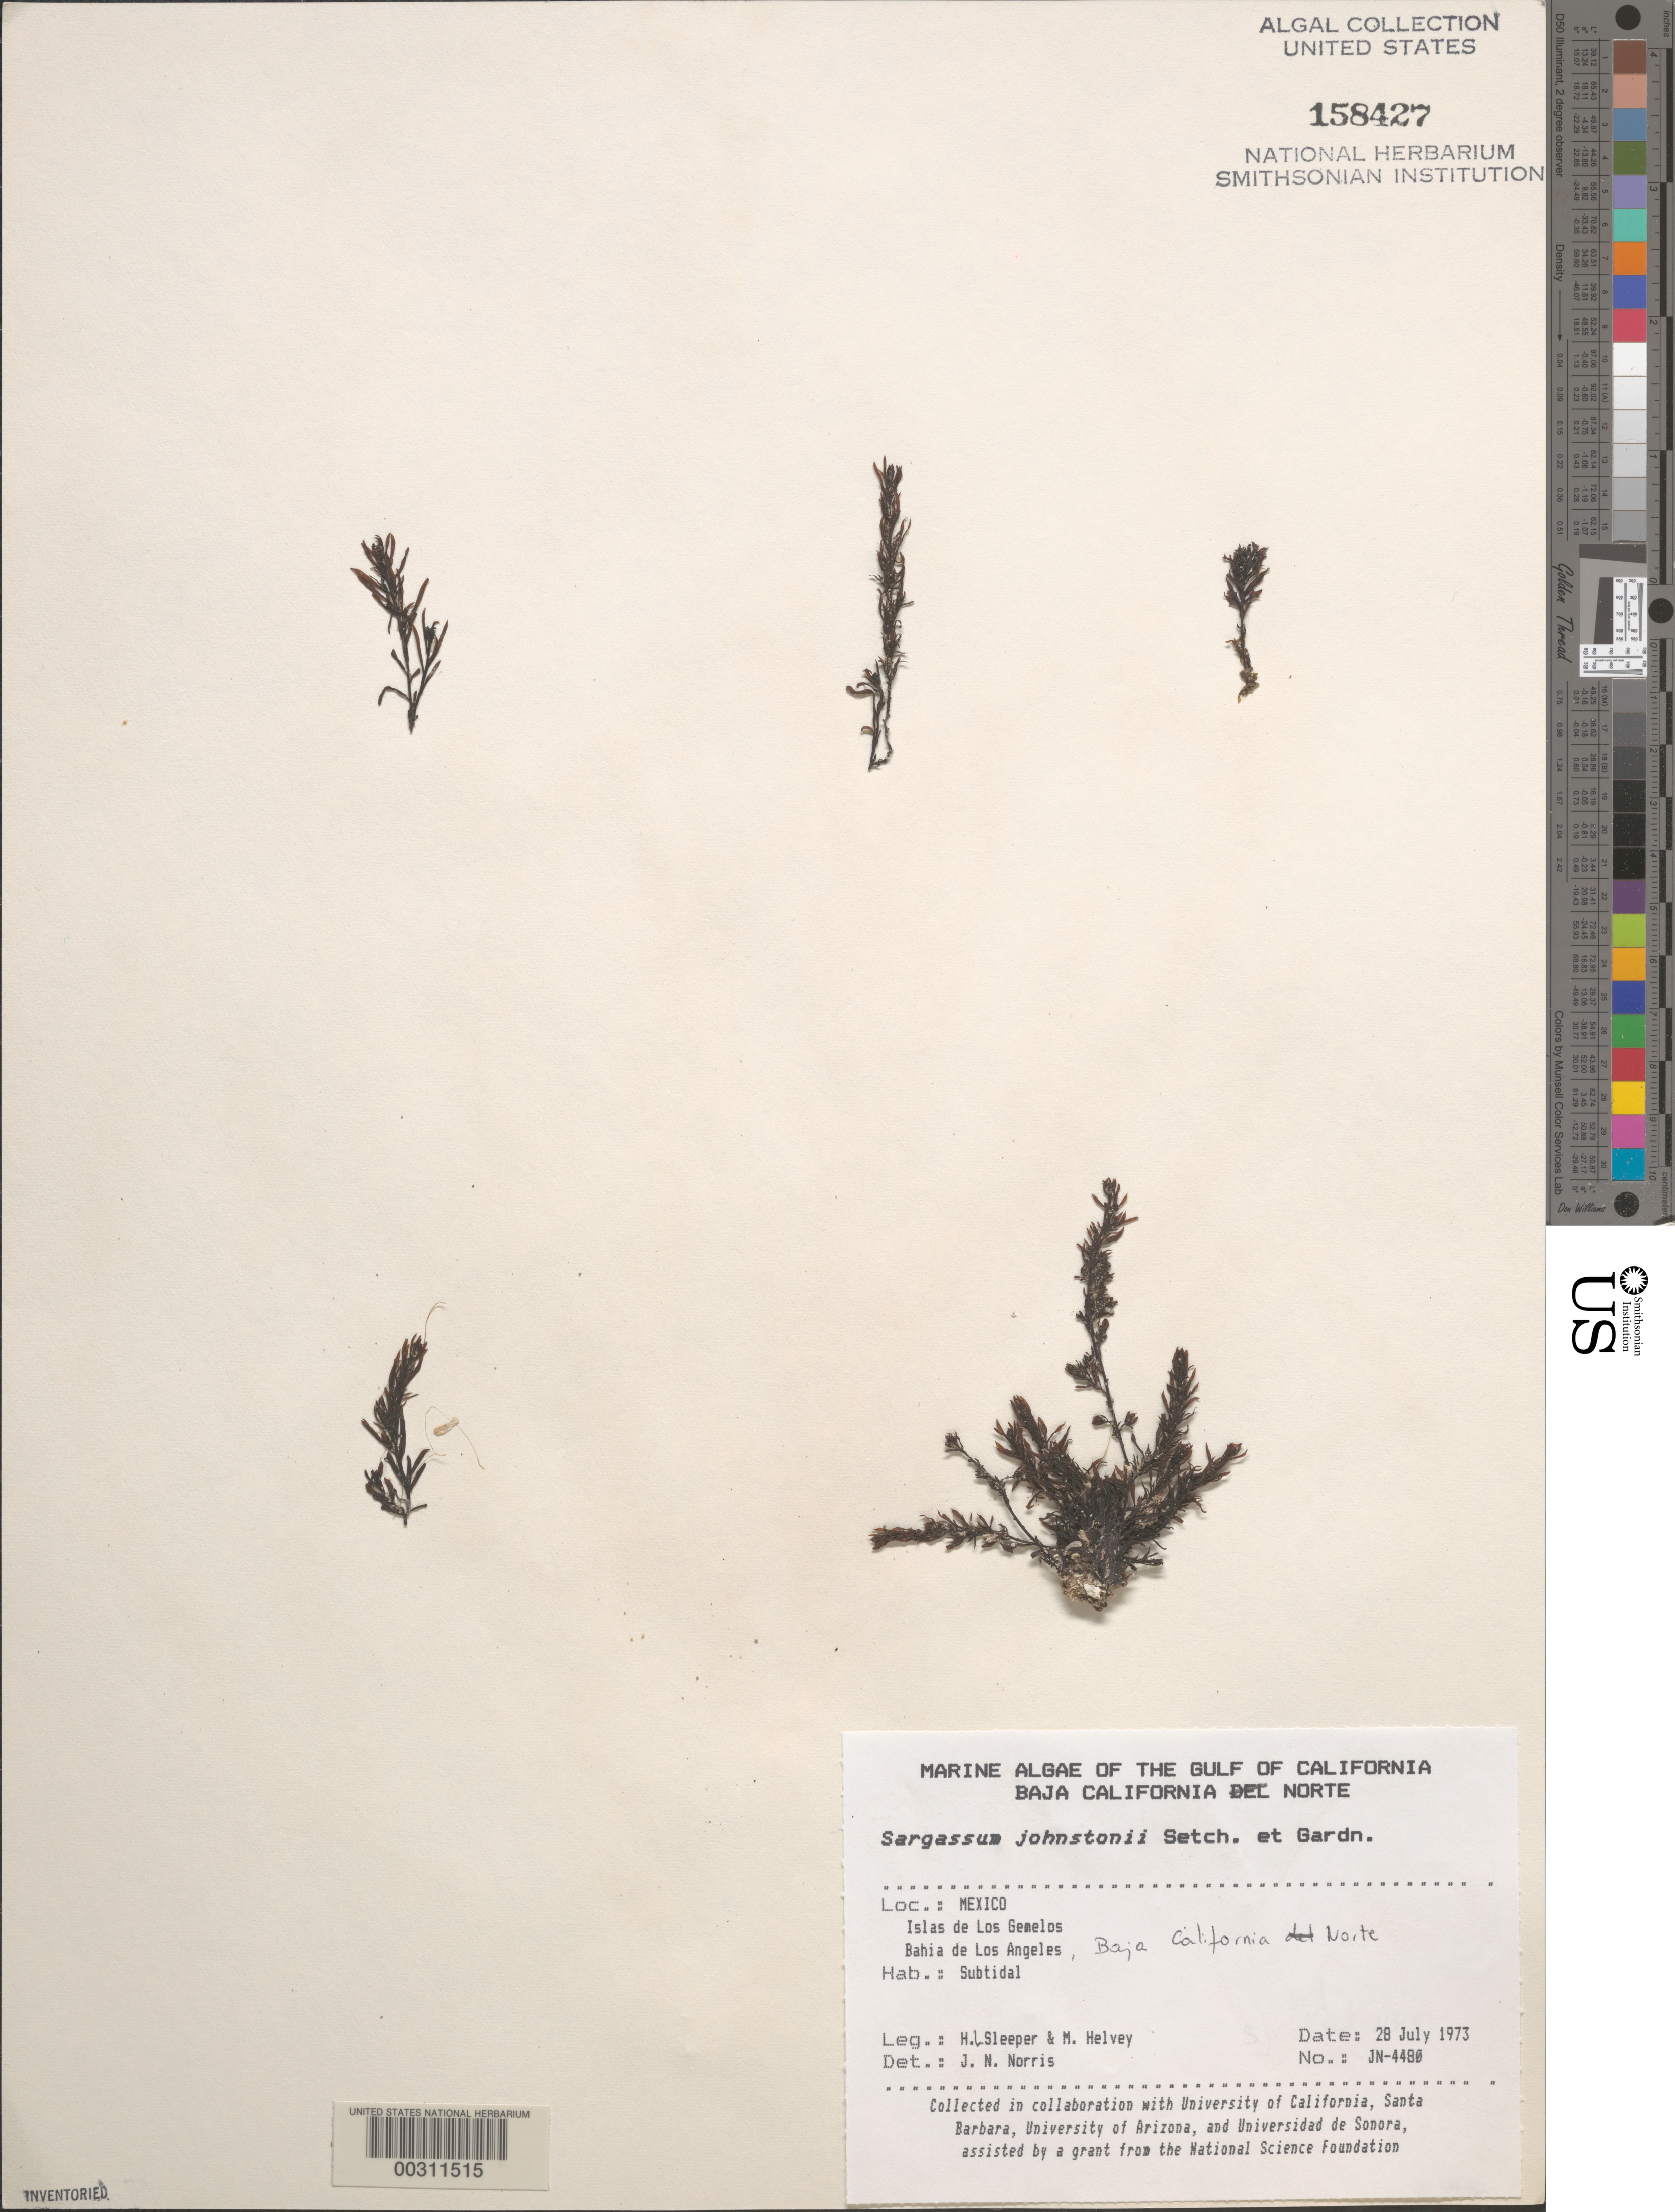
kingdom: Chromista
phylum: Ochrophyta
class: Phaeophyceae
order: Fucales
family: Sargassaceae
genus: Sargassum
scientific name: Sargassum johnstonii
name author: Setchell & N.L. Gardner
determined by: Norris, James N.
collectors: H. Sleeper & M. Helvey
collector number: JN-4480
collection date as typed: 28 Jul 1973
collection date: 1973-07-28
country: Mexico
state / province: Baja California Norte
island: Isla de Los Gemelitos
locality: Bahia de los Angeles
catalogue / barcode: US 158427